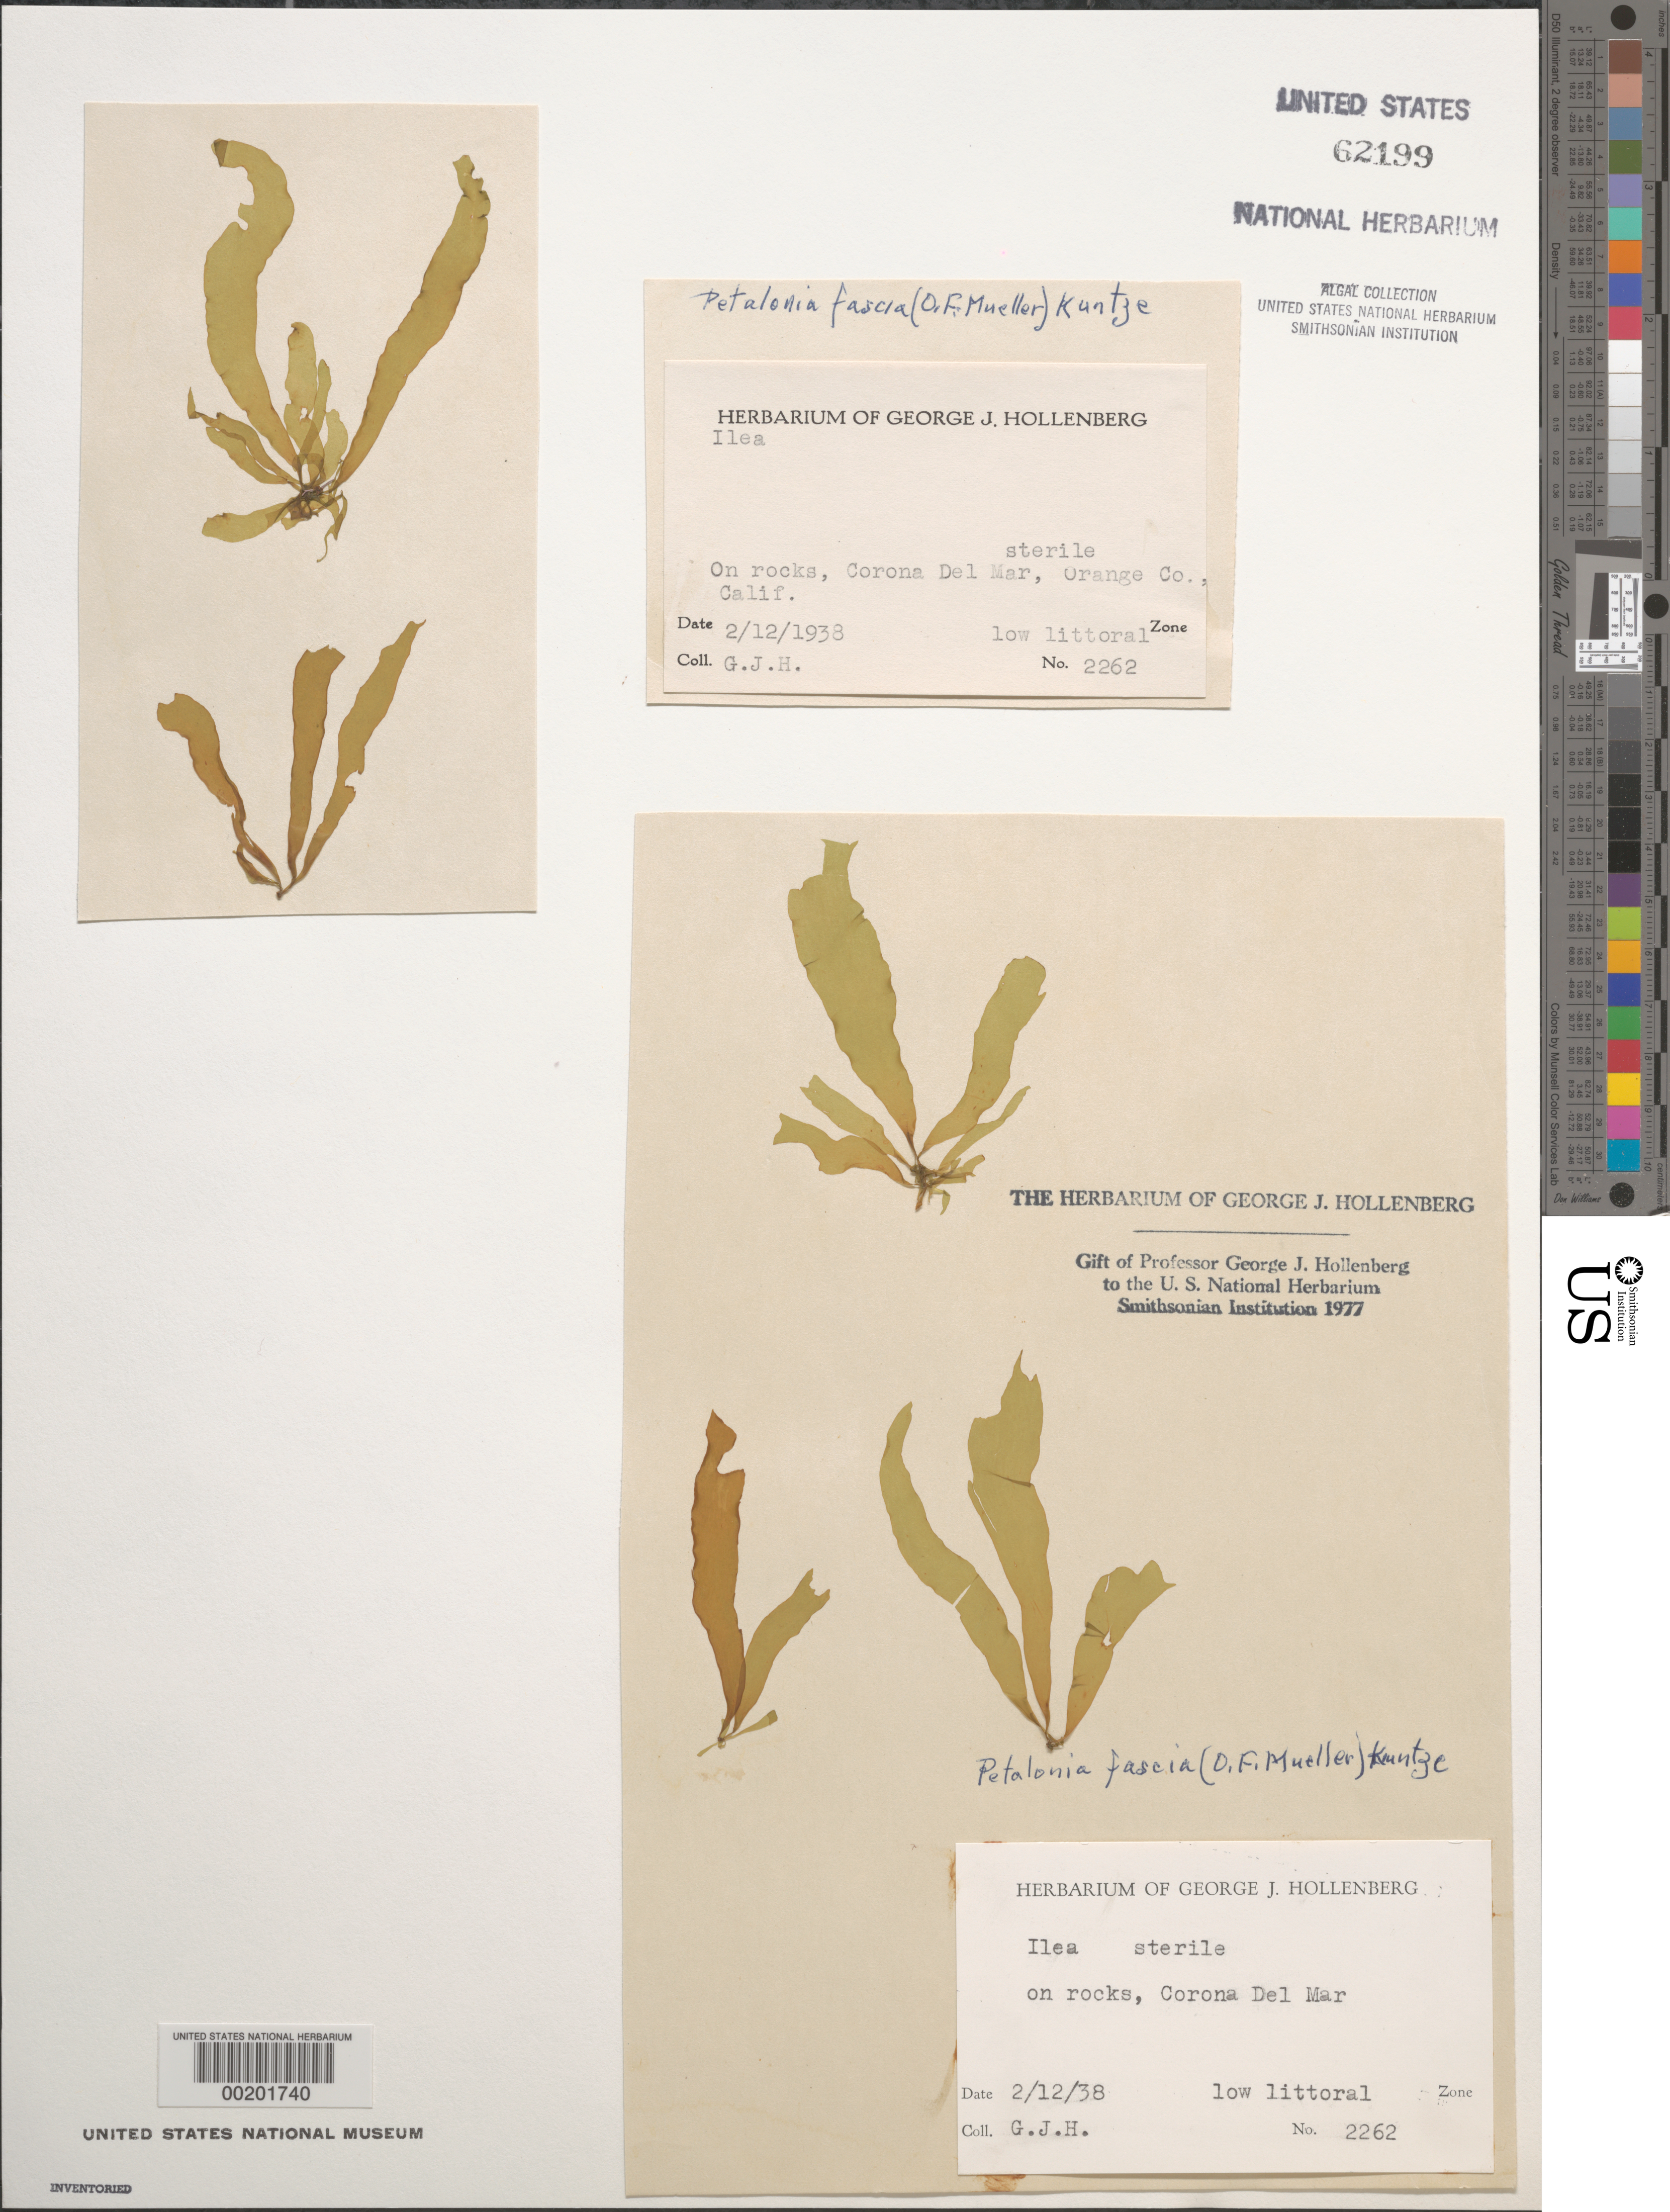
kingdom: Chromista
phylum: Ochrophyta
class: Phaeophyceae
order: Scytosiphonales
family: Scytosiphonaceae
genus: Petalonia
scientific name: Petalonia fascia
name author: (O.F. Müller) Kuntze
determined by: Hollenberg, George J.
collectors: G. Hollenberg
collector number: GJH 2262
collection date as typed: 12 Feb 1938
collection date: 1938-02-12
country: United States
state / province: California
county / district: Orange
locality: Corona del Mar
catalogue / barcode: US 62199